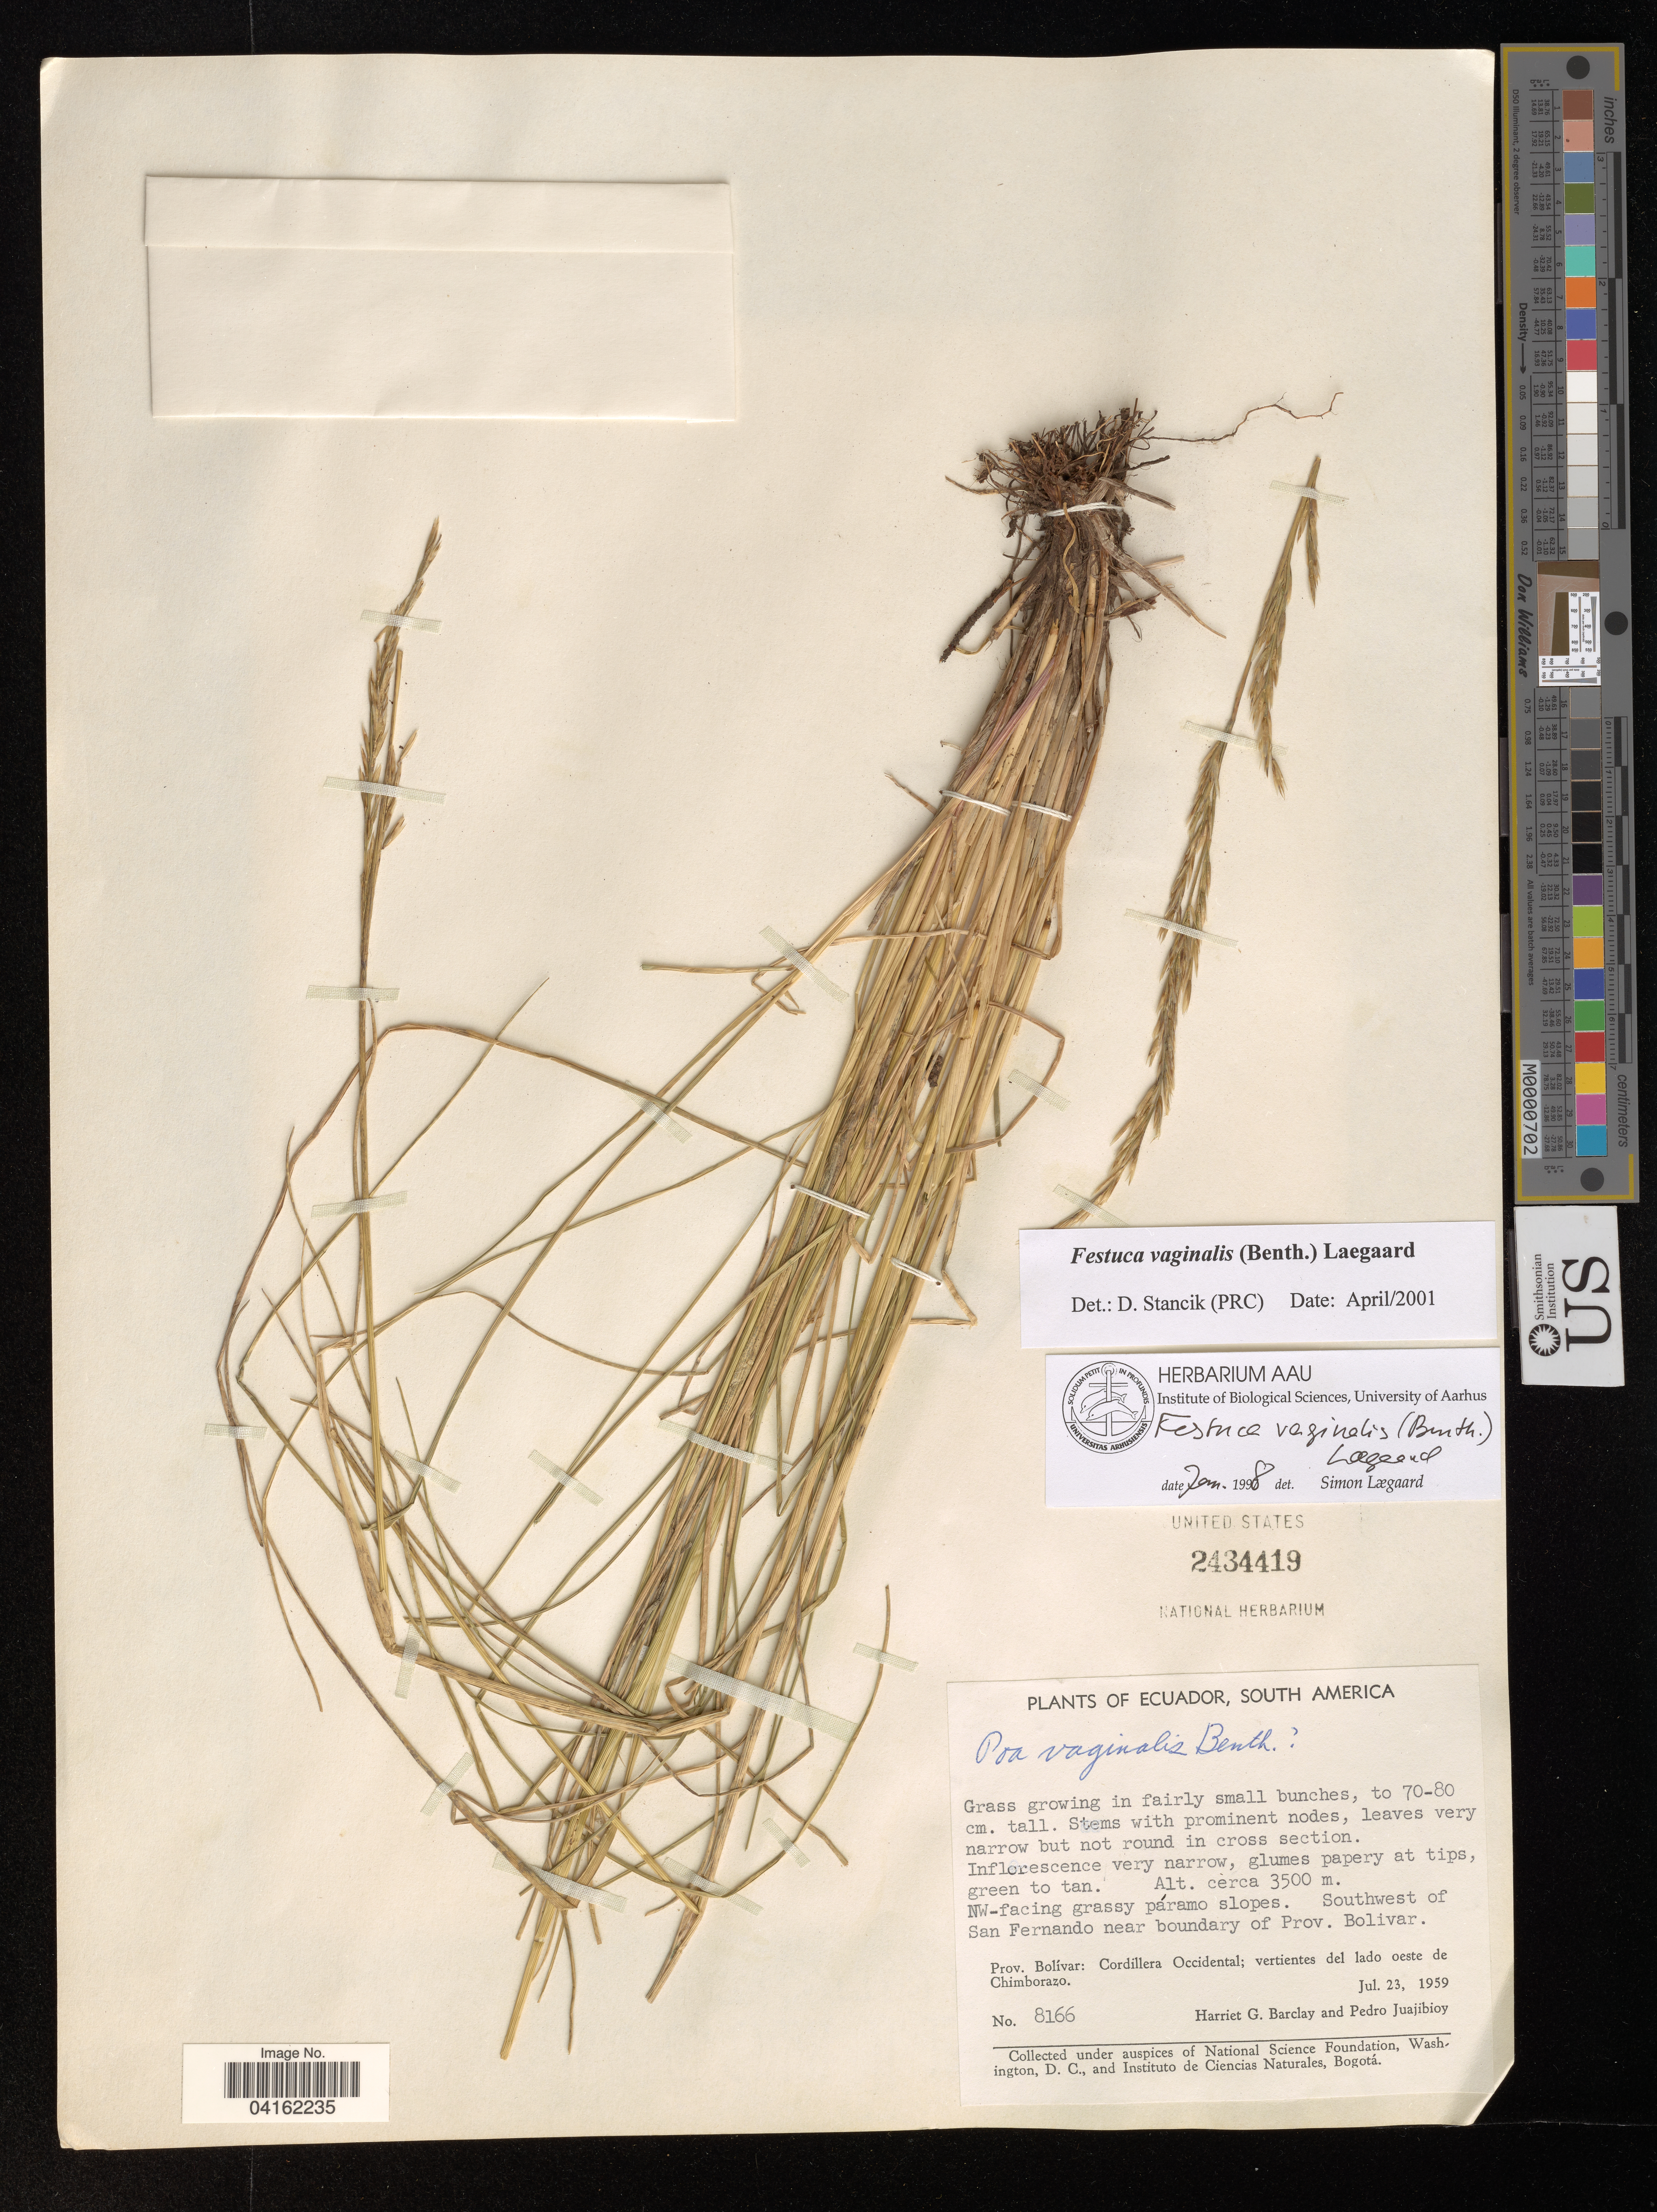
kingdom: Plantae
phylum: Tracheophyta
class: Liliopsida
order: Poales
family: Poaceae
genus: Poa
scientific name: Poa vaginalis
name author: Benth.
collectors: H. G. Barclay & P. Juajibioy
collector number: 8166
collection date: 1959-07-23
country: Ecuador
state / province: Bolívar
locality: NW-facing grassy páramo slopes. Southwest of San Fernando near boundary of Prov. Bolivar. Cordillera Occidental; vertientes del lado oeste de Chimborazo.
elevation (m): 3500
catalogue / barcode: US 2434419